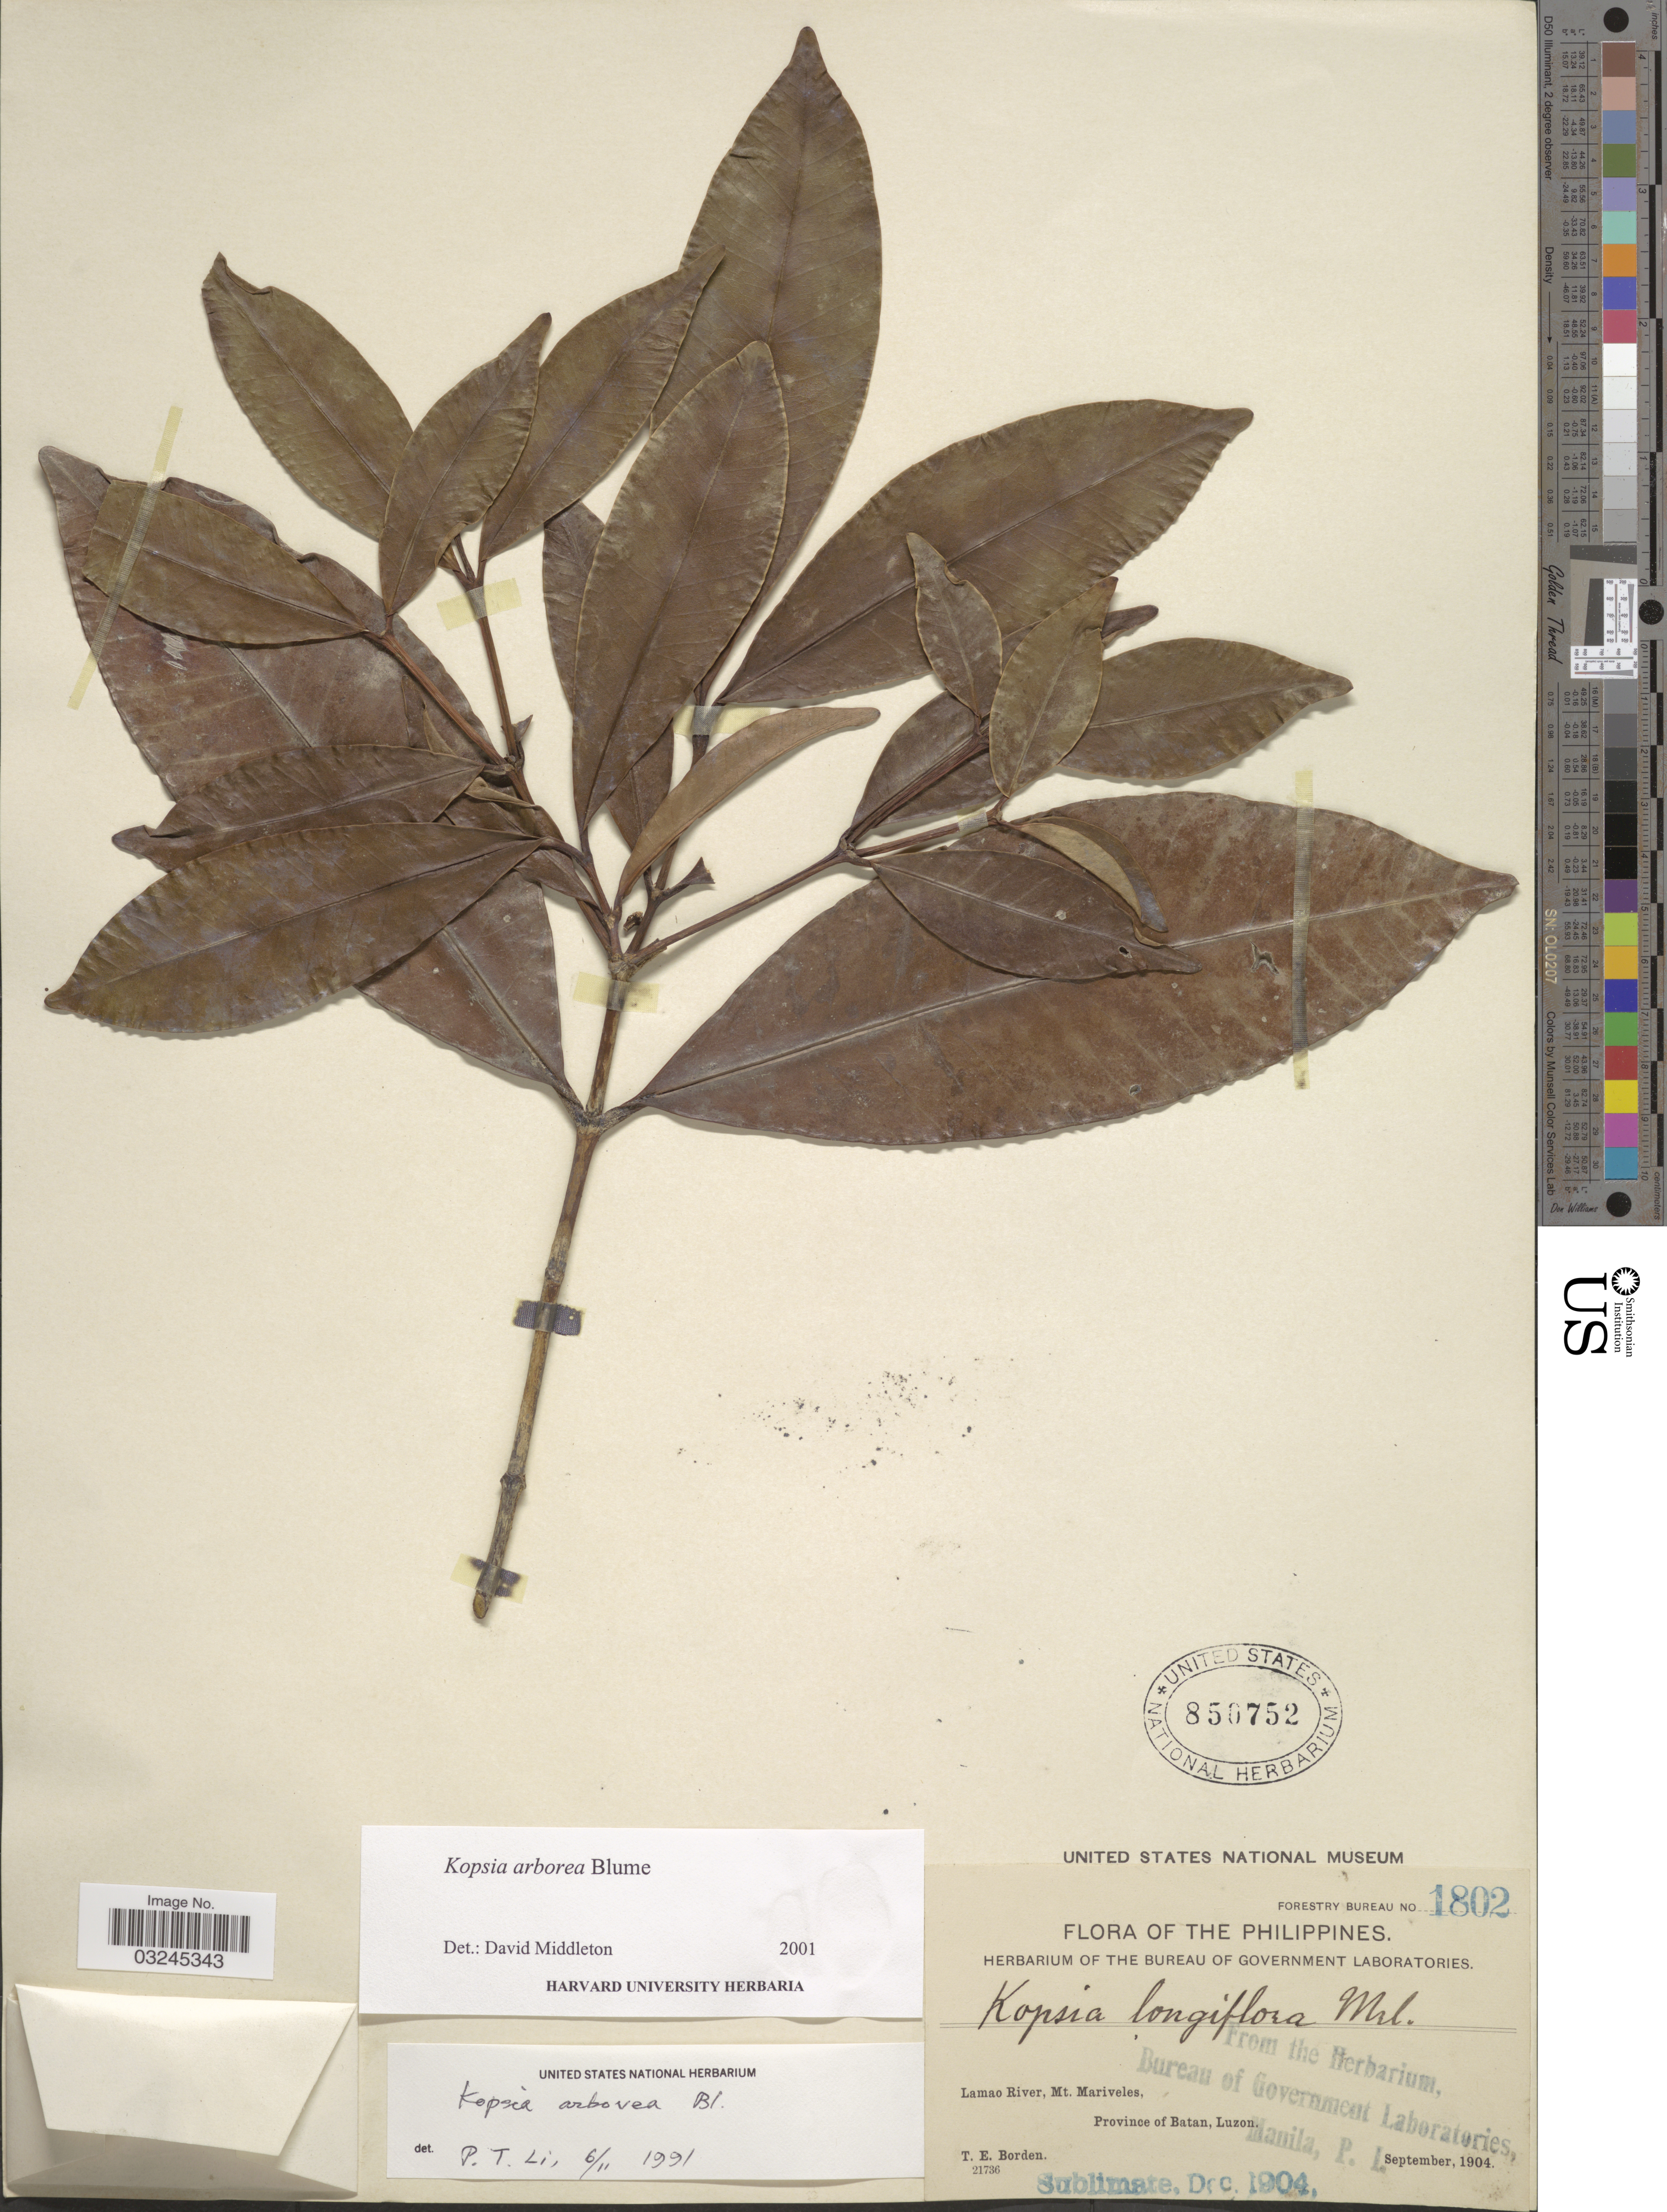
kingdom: Plantae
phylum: Tracheophyta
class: Magnoliopsida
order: Gentianales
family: Apocynaceae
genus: Kopsia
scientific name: Kopsia arborea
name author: Blume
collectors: T. E. Borden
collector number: Forestry Bureau 1802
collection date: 1904-09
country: Philippines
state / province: Cagayan Valley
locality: Lamao River, Mt. Mariveles, Province of Batan, Luzon.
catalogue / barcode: US 850752